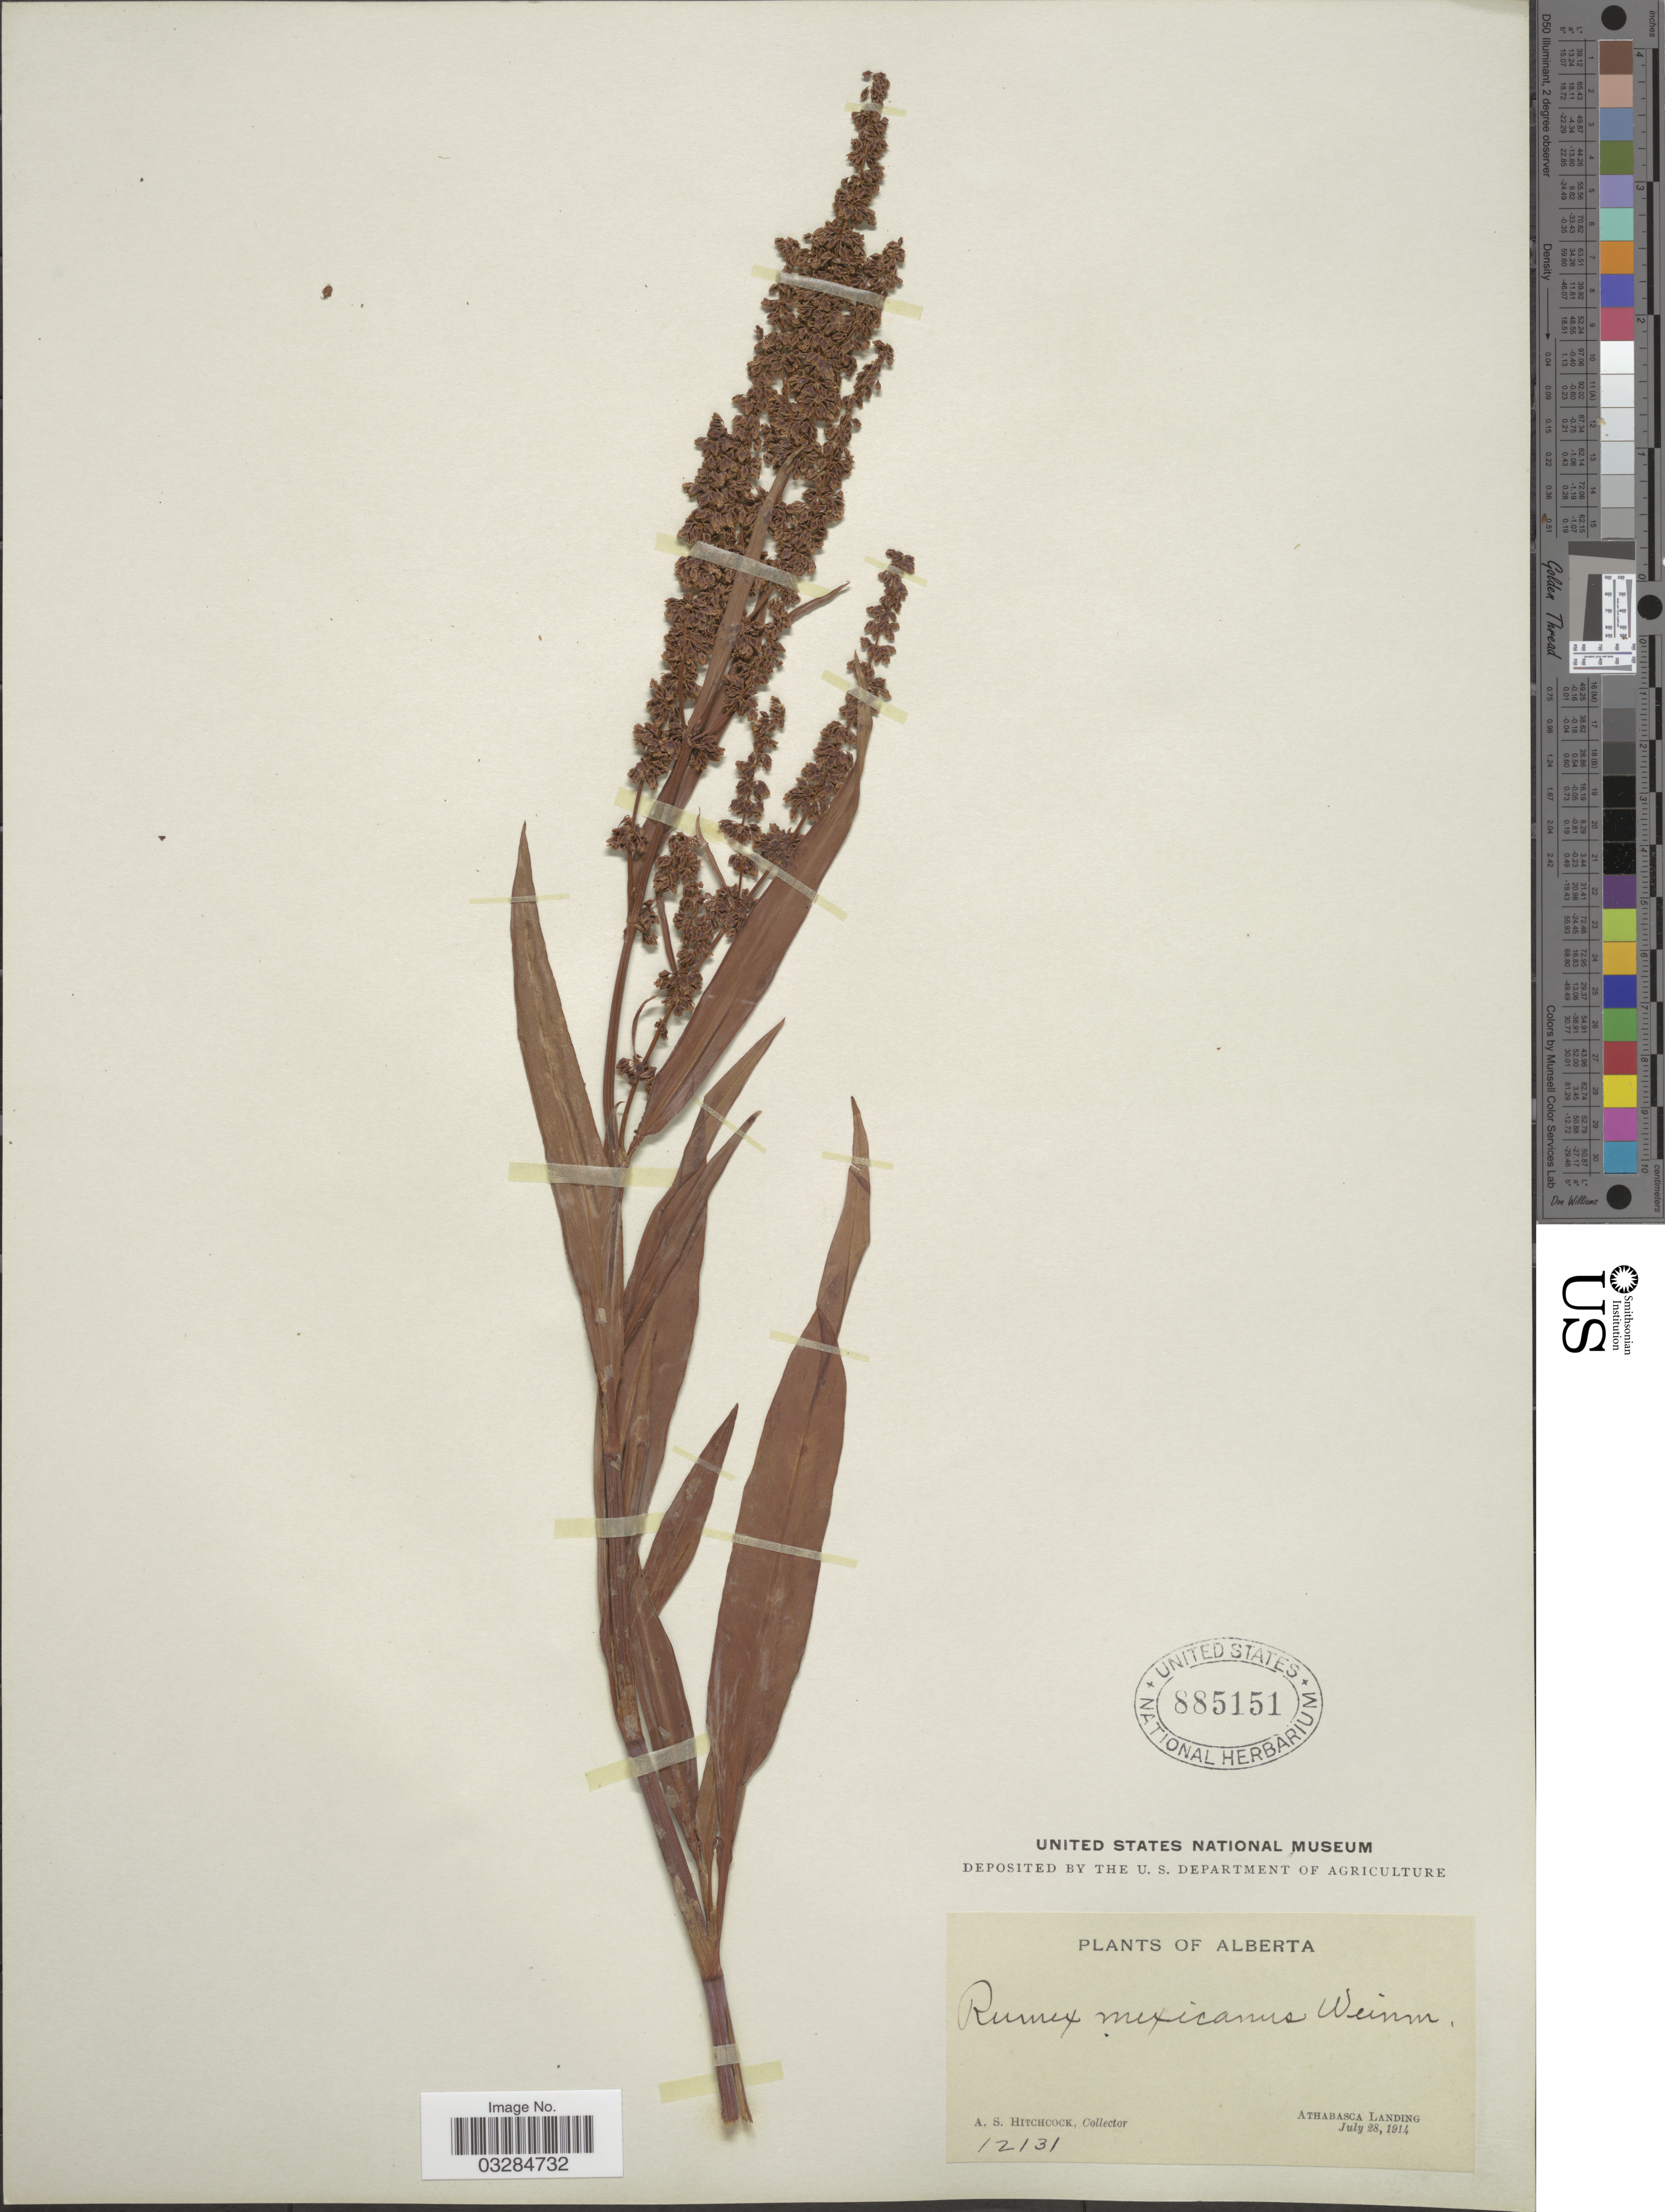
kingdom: Plantae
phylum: Tracheophyta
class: Magnoliopsida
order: Caryophyllales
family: Polygonaceae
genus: Rumex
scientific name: Rumex triangulivalvis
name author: (Danser) Rech. f.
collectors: A. S. Hitchcock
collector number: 12131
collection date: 1914-07-28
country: Canada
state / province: Alberta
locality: Athabasca Landing.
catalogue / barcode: US 885151